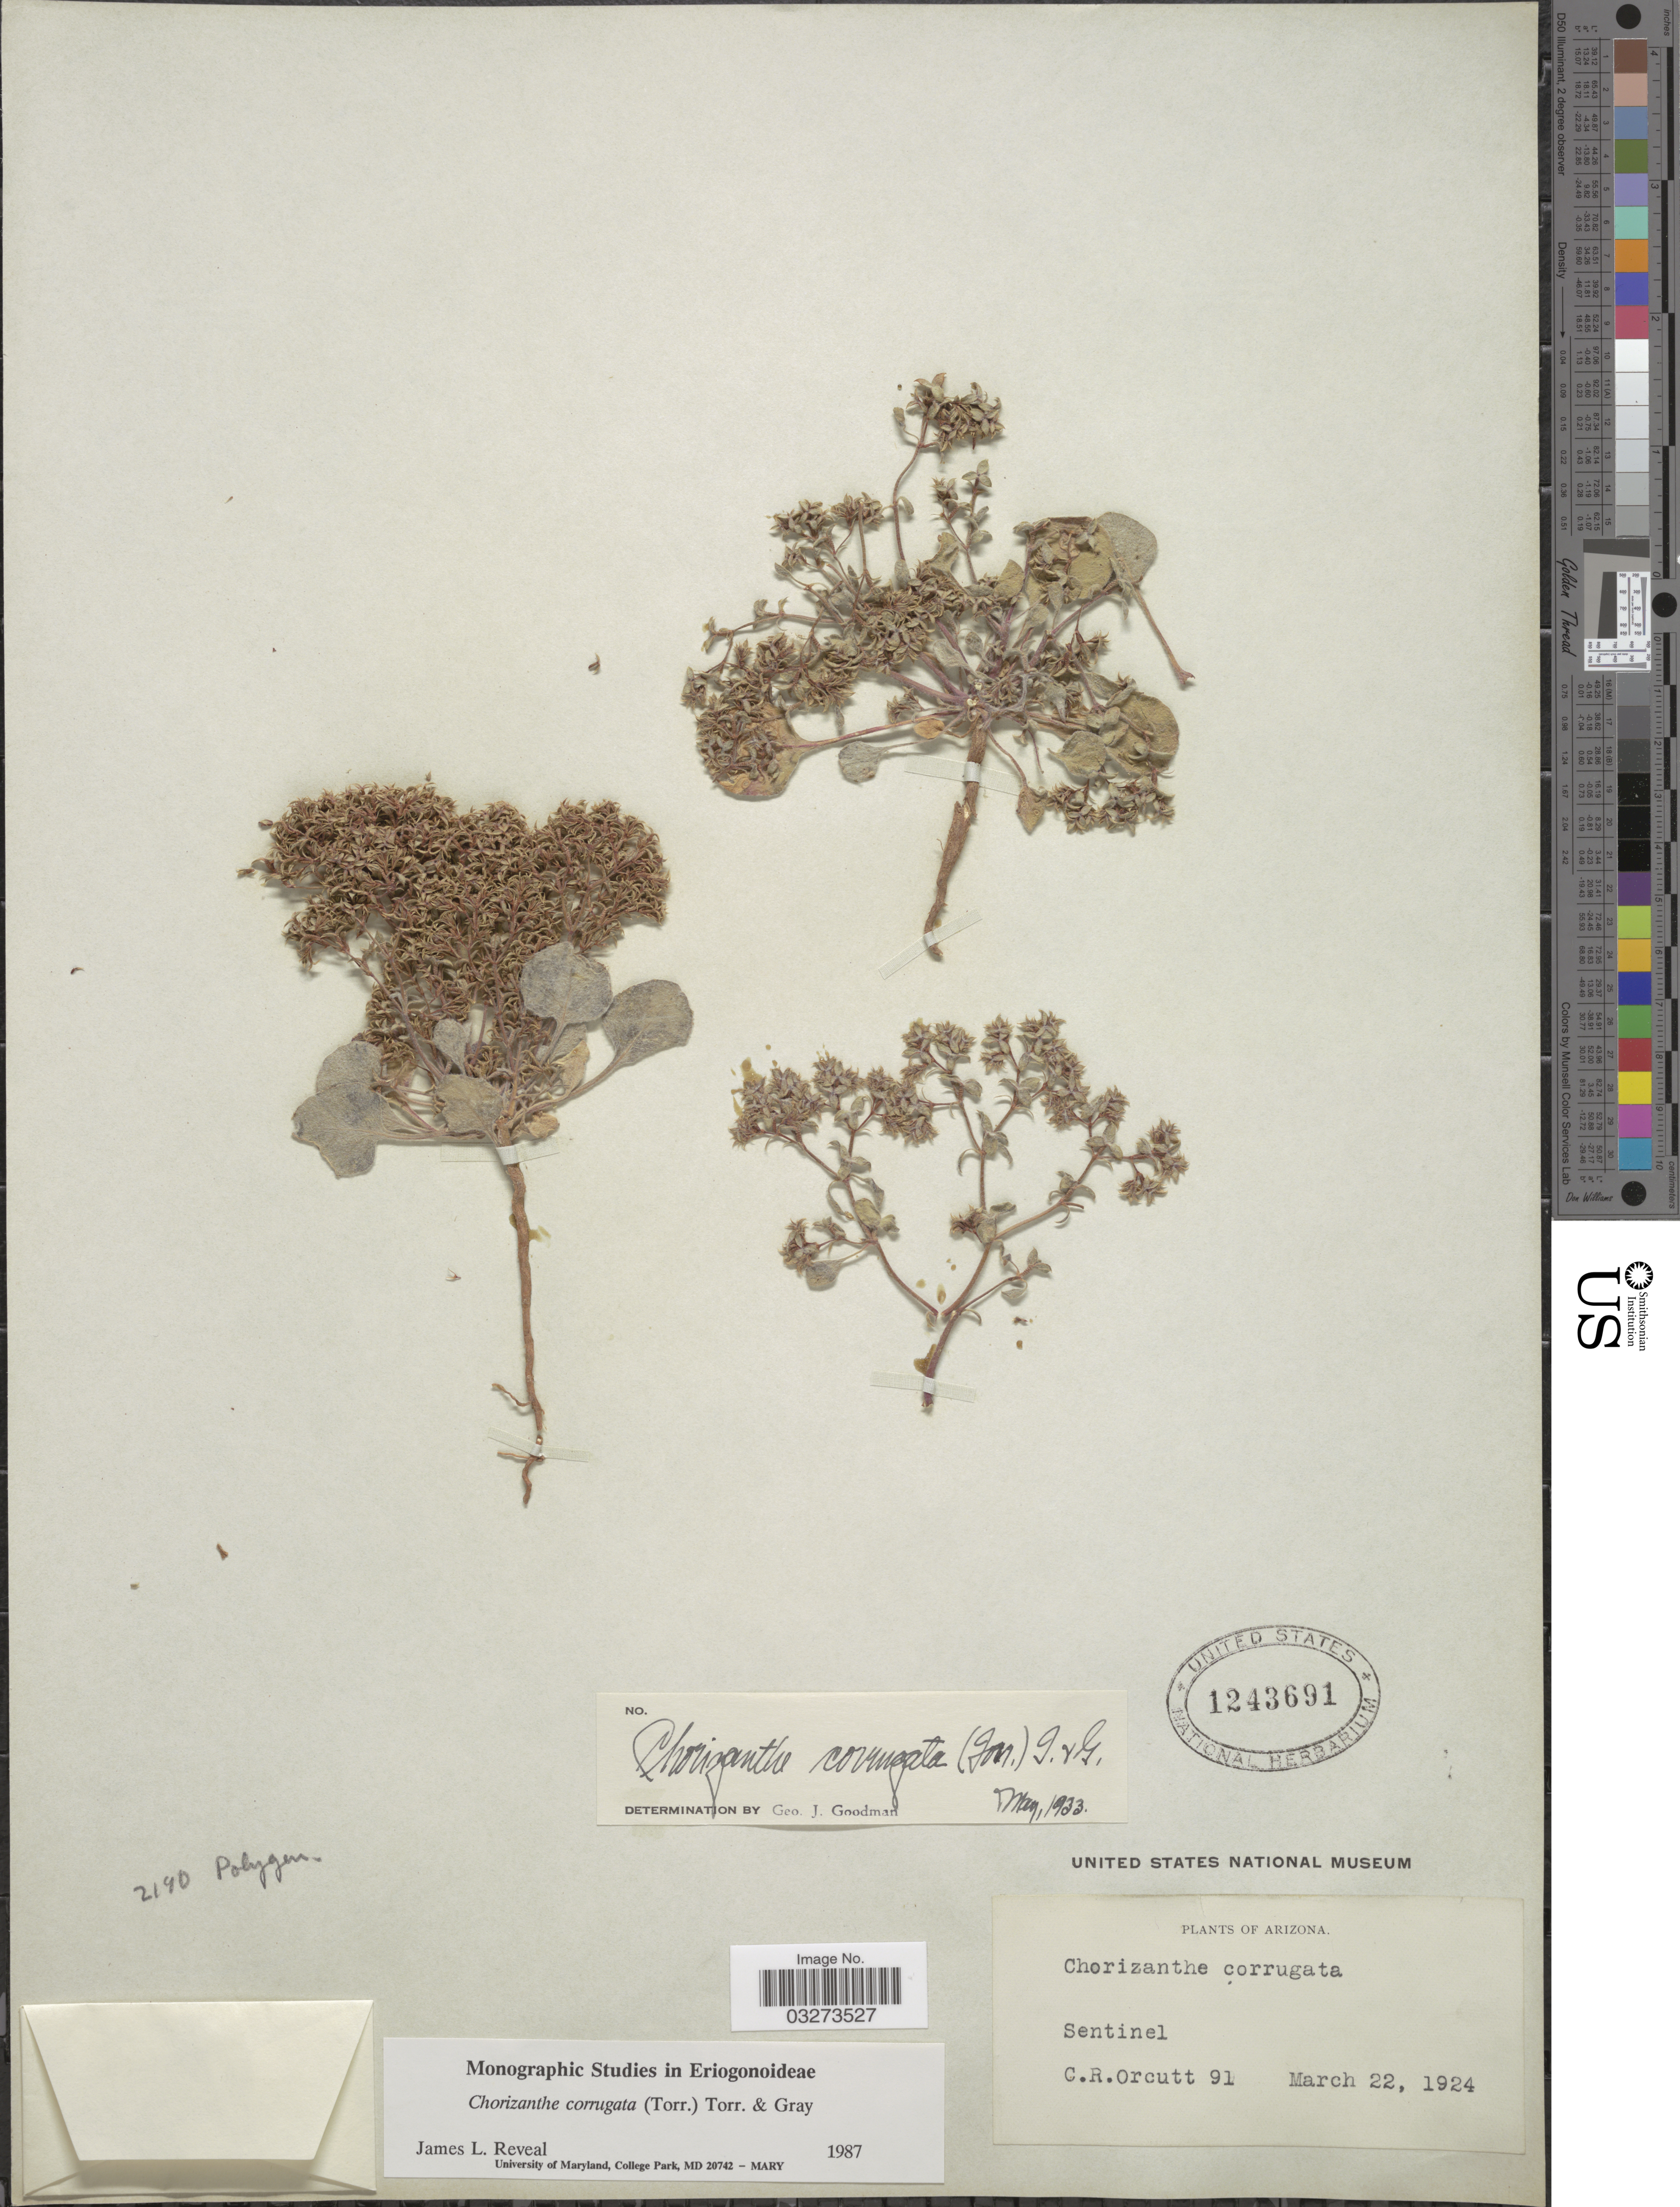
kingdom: Plantae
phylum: Tracheophyta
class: Magnoliopsida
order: Caryophyllales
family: Polygonaceae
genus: Chorizanthe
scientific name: Chorizanthe corrugata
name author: Torr. & A. Gray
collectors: C. R. Orcutt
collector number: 91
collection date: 1924-03-22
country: United States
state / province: Arizona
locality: Sentinel.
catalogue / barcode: US 1243691